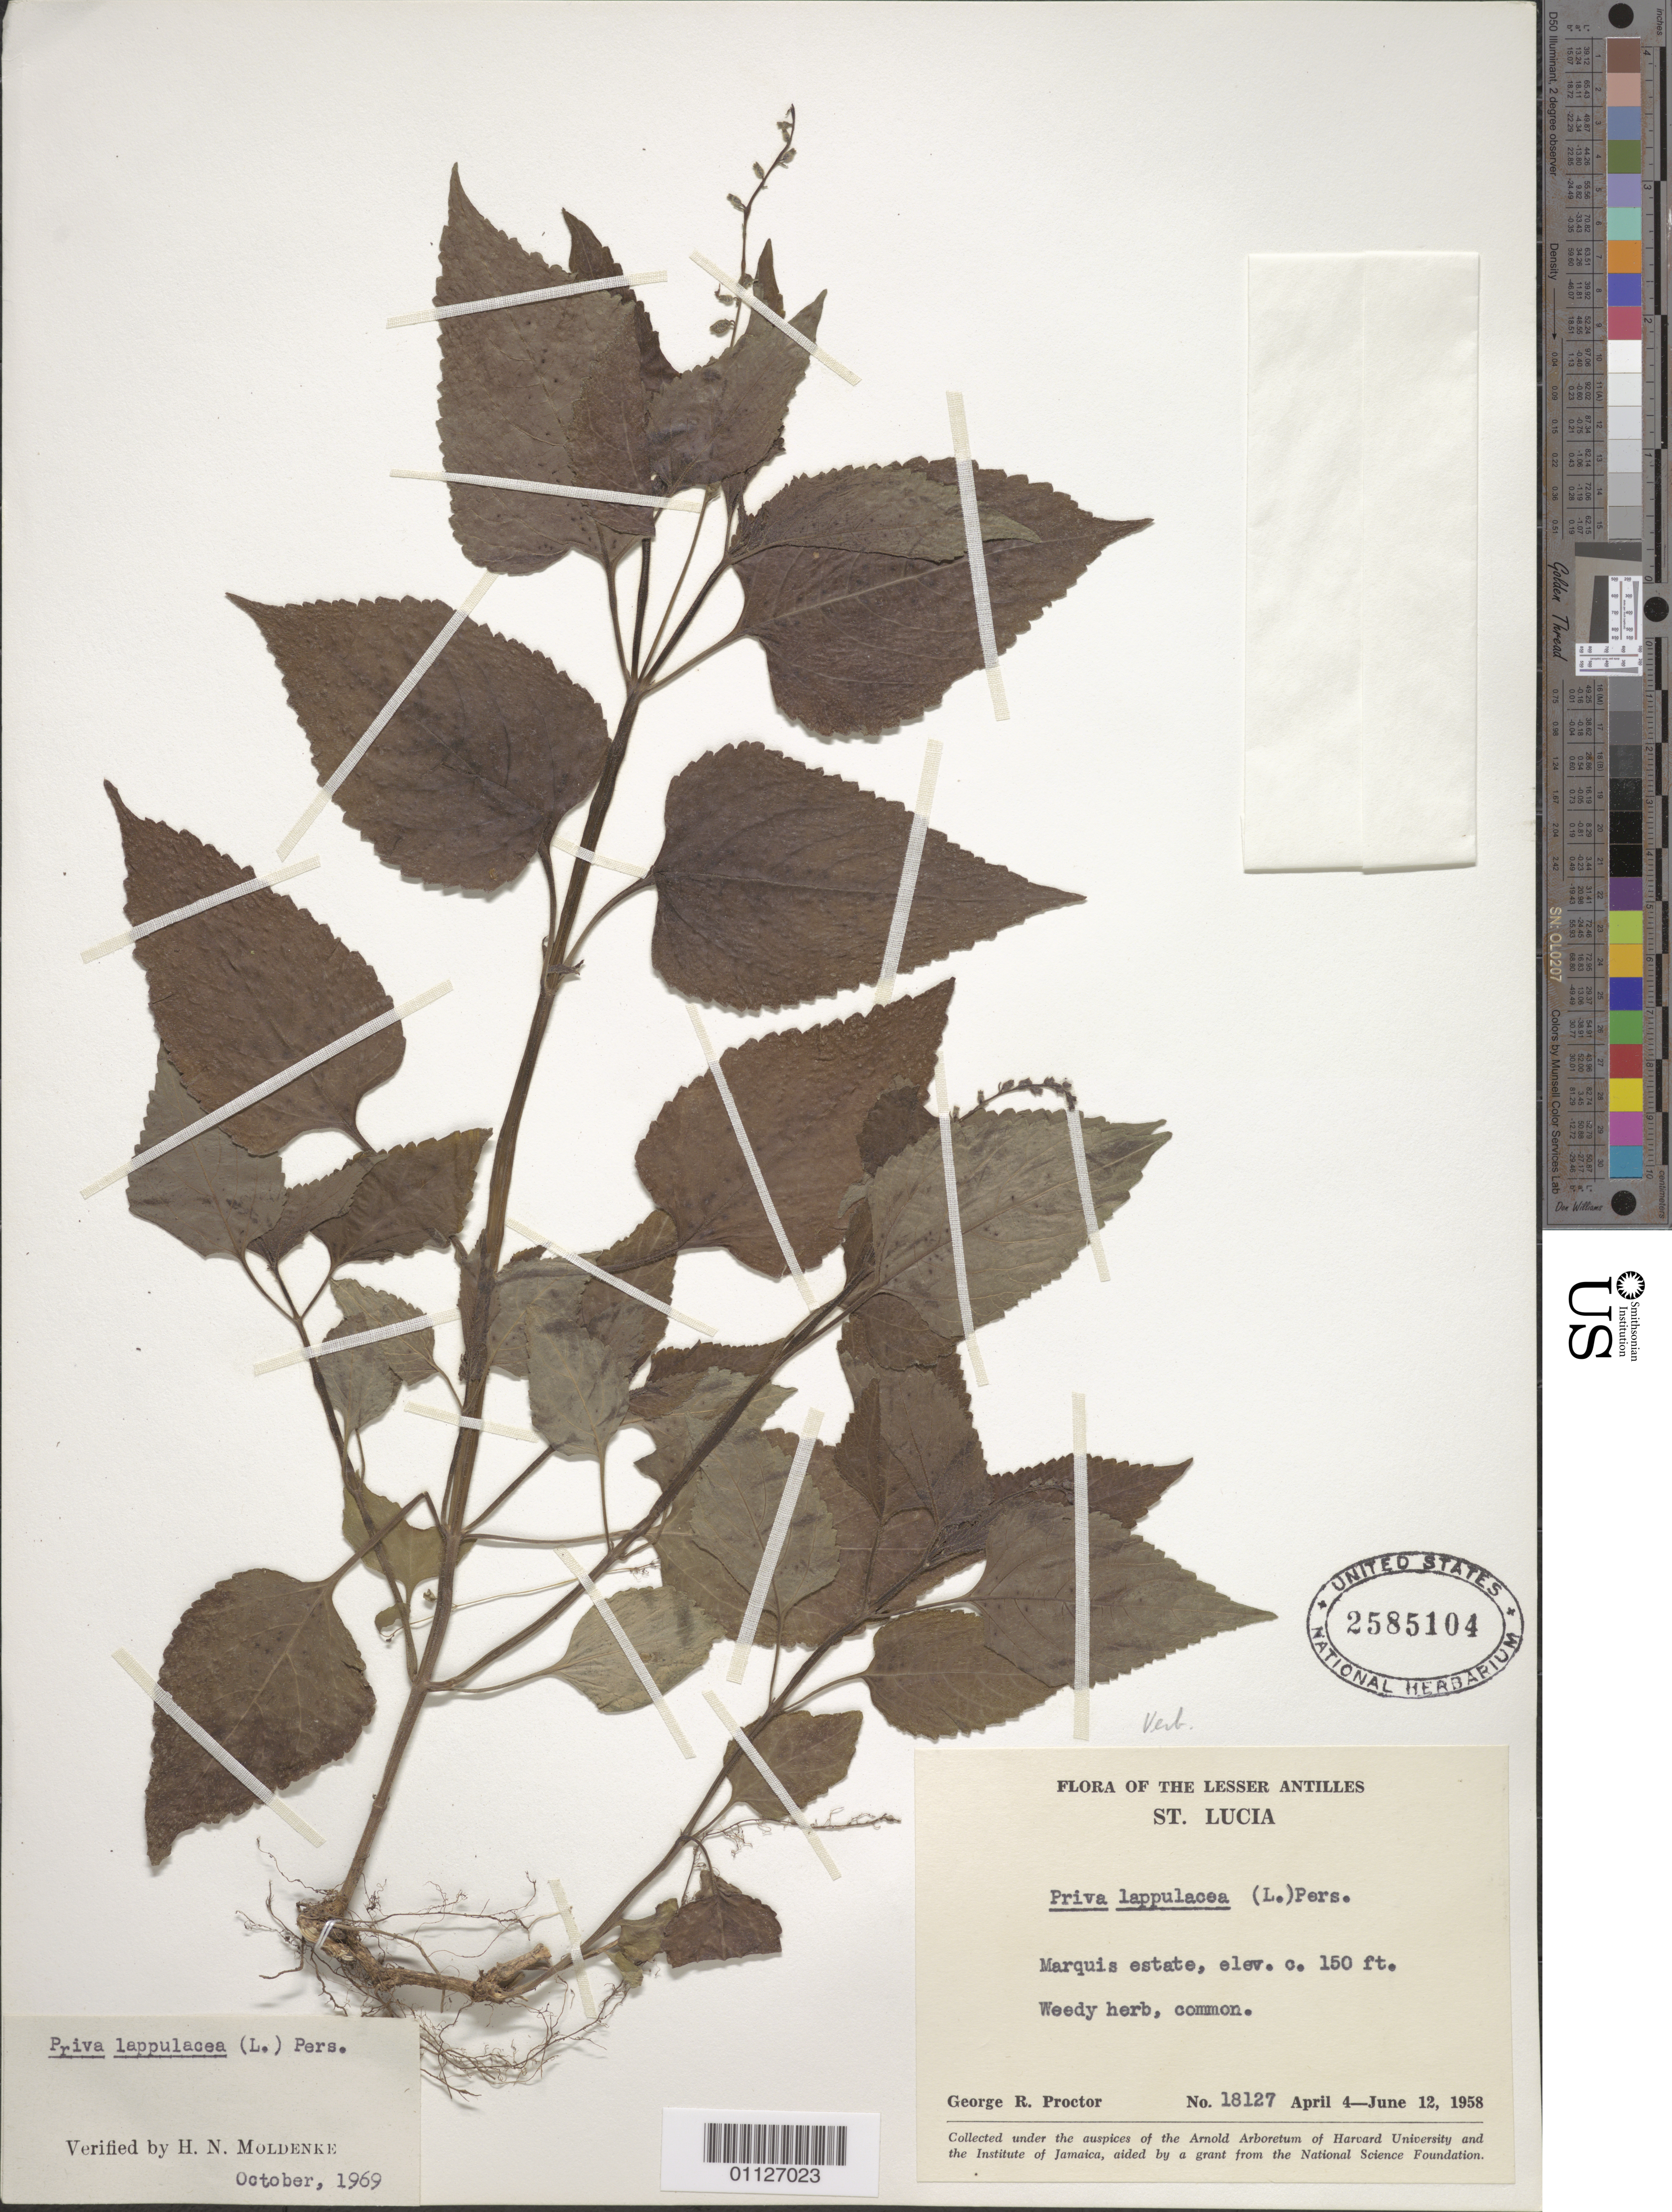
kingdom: Plantae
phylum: Tracheophyta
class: Magnoliopsida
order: Lamiales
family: Verbenaceae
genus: Priva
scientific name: Priva lappulacea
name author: (L.) Pers.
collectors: G. R. Proctor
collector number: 18127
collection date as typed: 04 Apr 1958 to 12 Jun 1958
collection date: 1958-04-04/1958-06-12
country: St. Lucia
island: St. Lucia I.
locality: Marquis estate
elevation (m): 46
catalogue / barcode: US 2585104